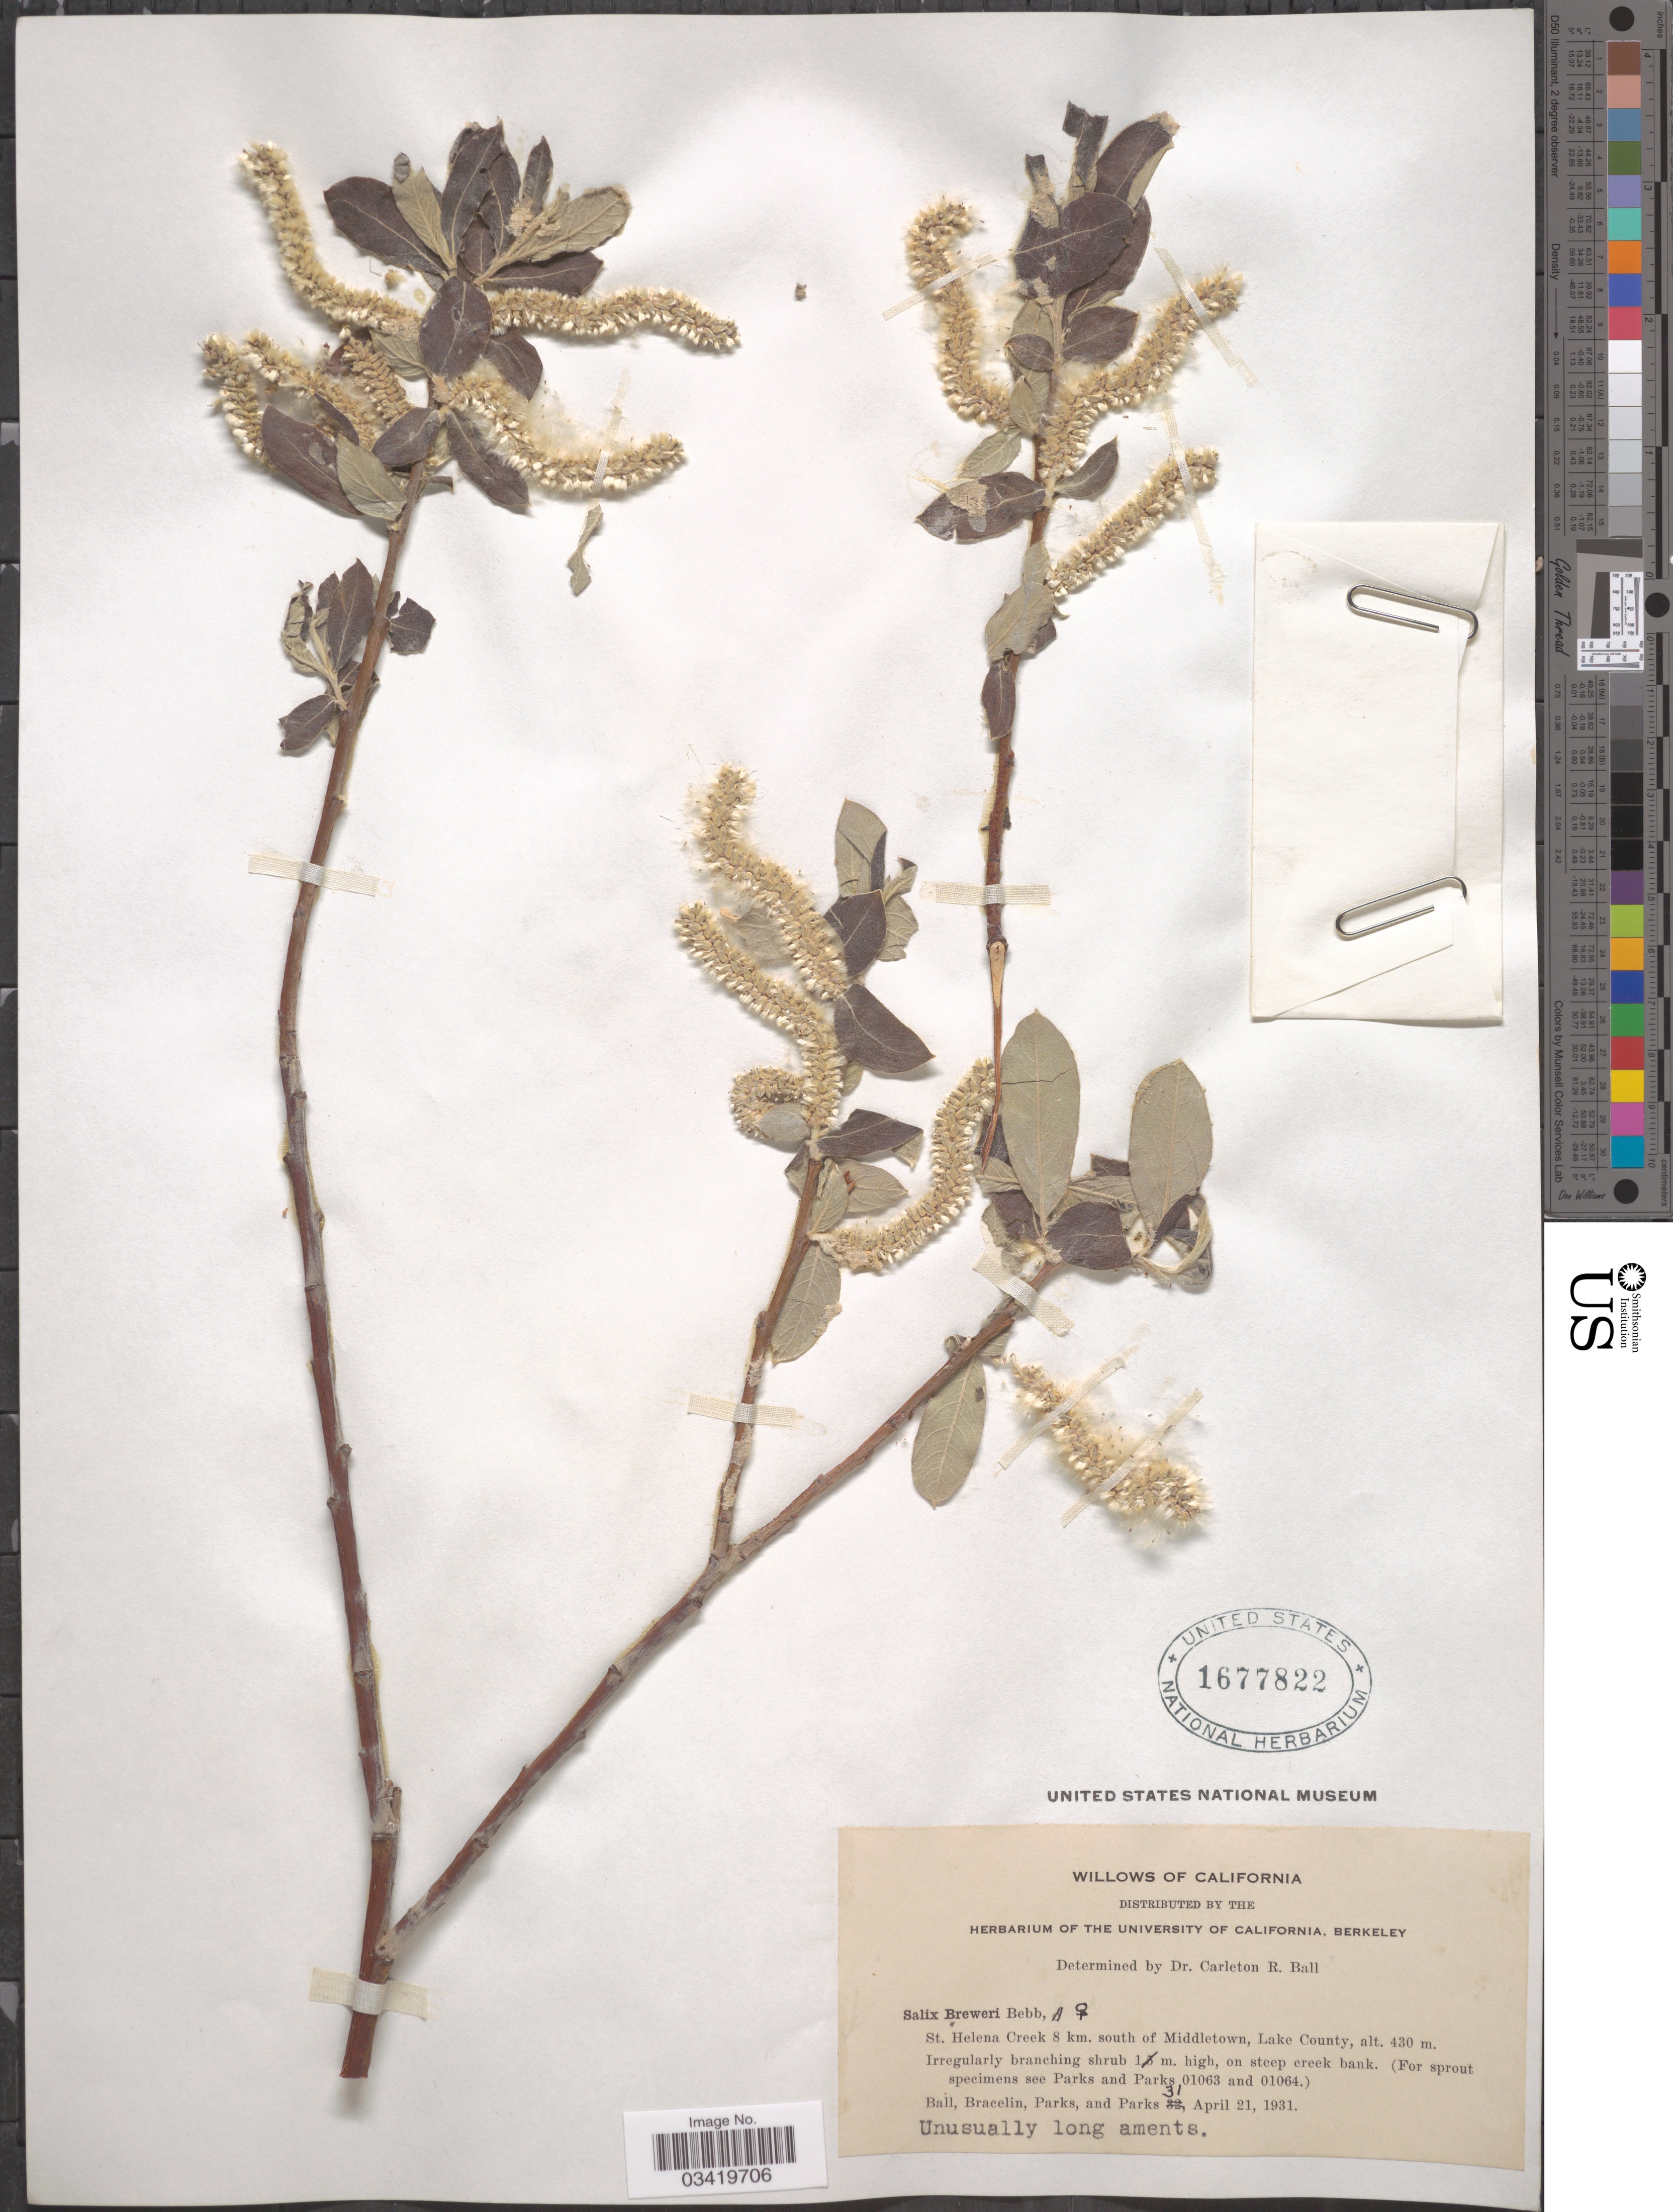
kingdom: Plantae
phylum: Tracheophyta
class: Magnoliopsida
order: Malpighiales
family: Salicaceae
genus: Salix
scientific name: Salix breweri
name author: Bebb in S. Watson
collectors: C. R. Ball, Bracelin, Parks & Parks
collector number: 31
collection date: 1931-04-21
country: United States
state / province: California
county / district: Lake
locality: St. Helena Creek 8 km. south of Middletown, Lake County. On steep creek bank.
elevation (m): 430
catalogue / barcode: US 1677822